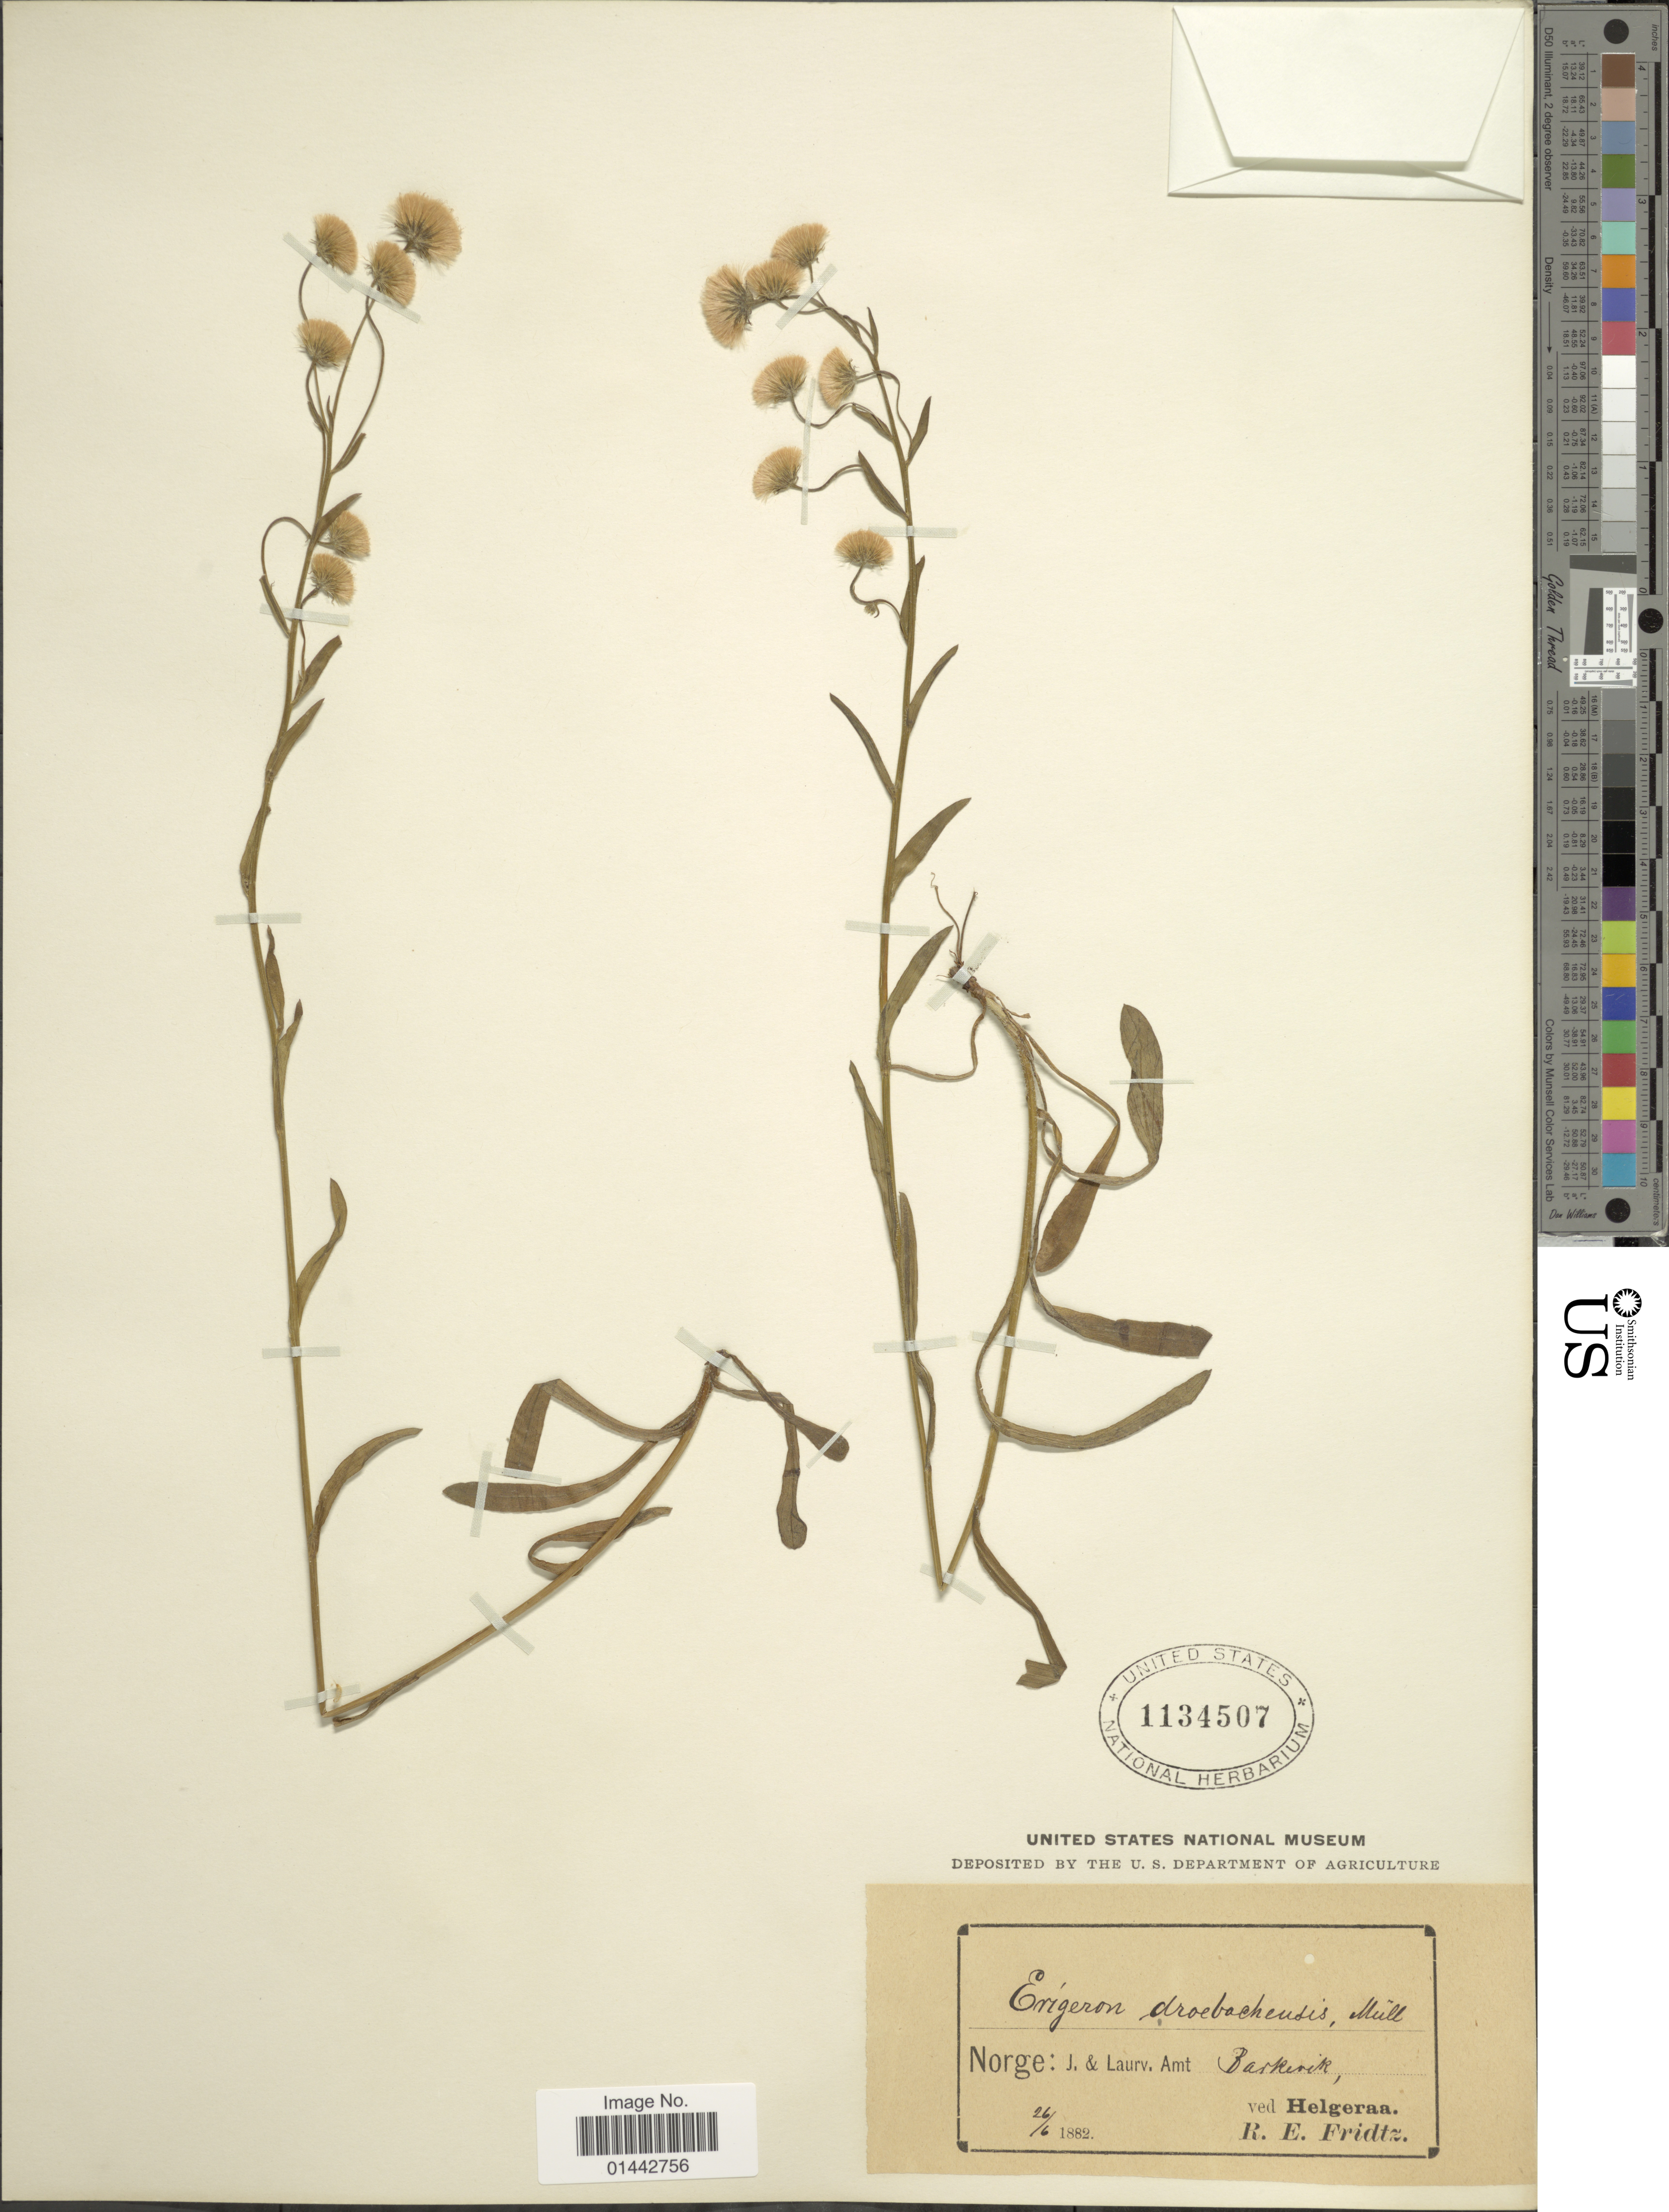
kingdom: Plantae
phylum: Tracheophyta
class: Magnoliopsida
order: Asterales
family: Asteraceae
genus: Erigeron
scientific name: Erigeron drobachiense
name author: O.F. Müll.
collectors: R. Fridtz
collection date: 1882-06-26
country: Norway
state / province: Vestfold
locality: Norge: J. & Laurv. Am Barkevik, ved Helgeraa.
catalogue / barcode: US 1134507